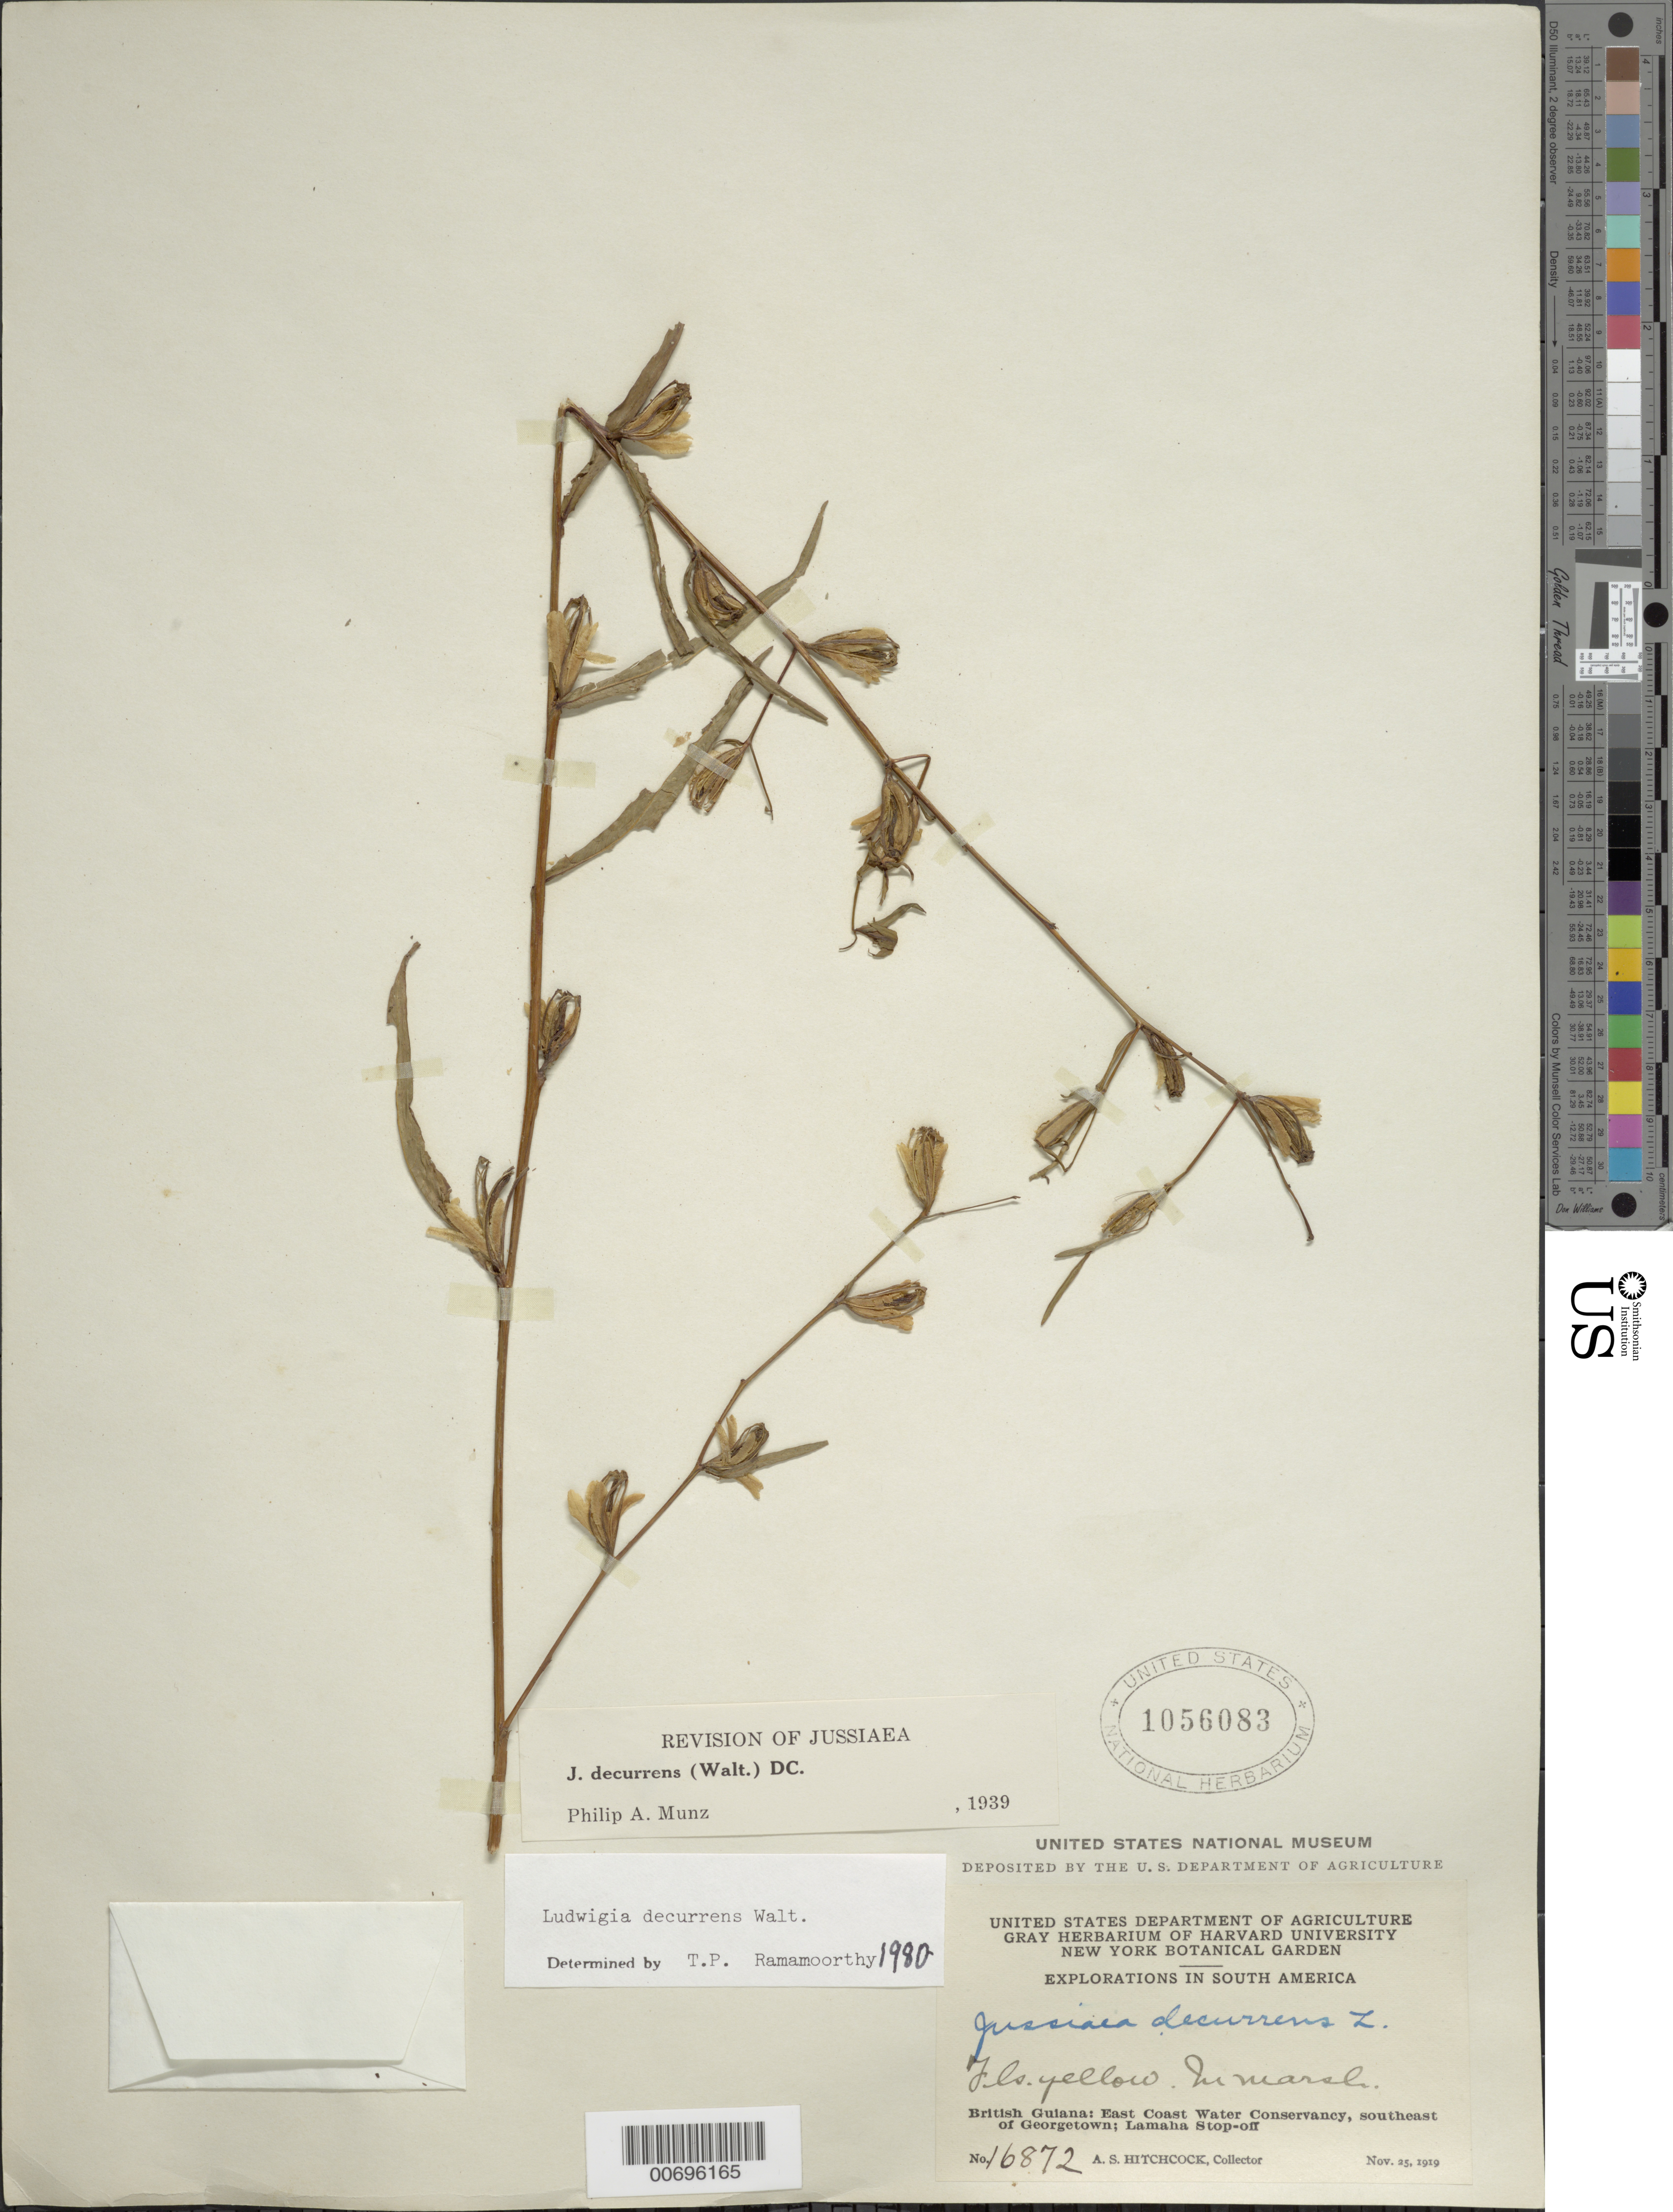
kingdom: Plantae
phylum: Tracheophyta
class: Magnoliopsida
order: Myrtales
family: Onagraceae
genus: Ludwigia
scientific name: Ludwigia decurrens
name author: Walter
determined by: Ramamoorthy, T. P.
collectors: A. S. Hitchcock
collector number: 16872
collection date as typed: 25-Nov-19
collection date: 1919-11-25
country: Guyana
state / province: Demerara-Mahaica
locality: Lamaha Stop-Off, Georgetown, SE of, East Coast Water Conservancy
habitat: Marsh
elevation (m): -2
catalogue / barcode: US 1056083